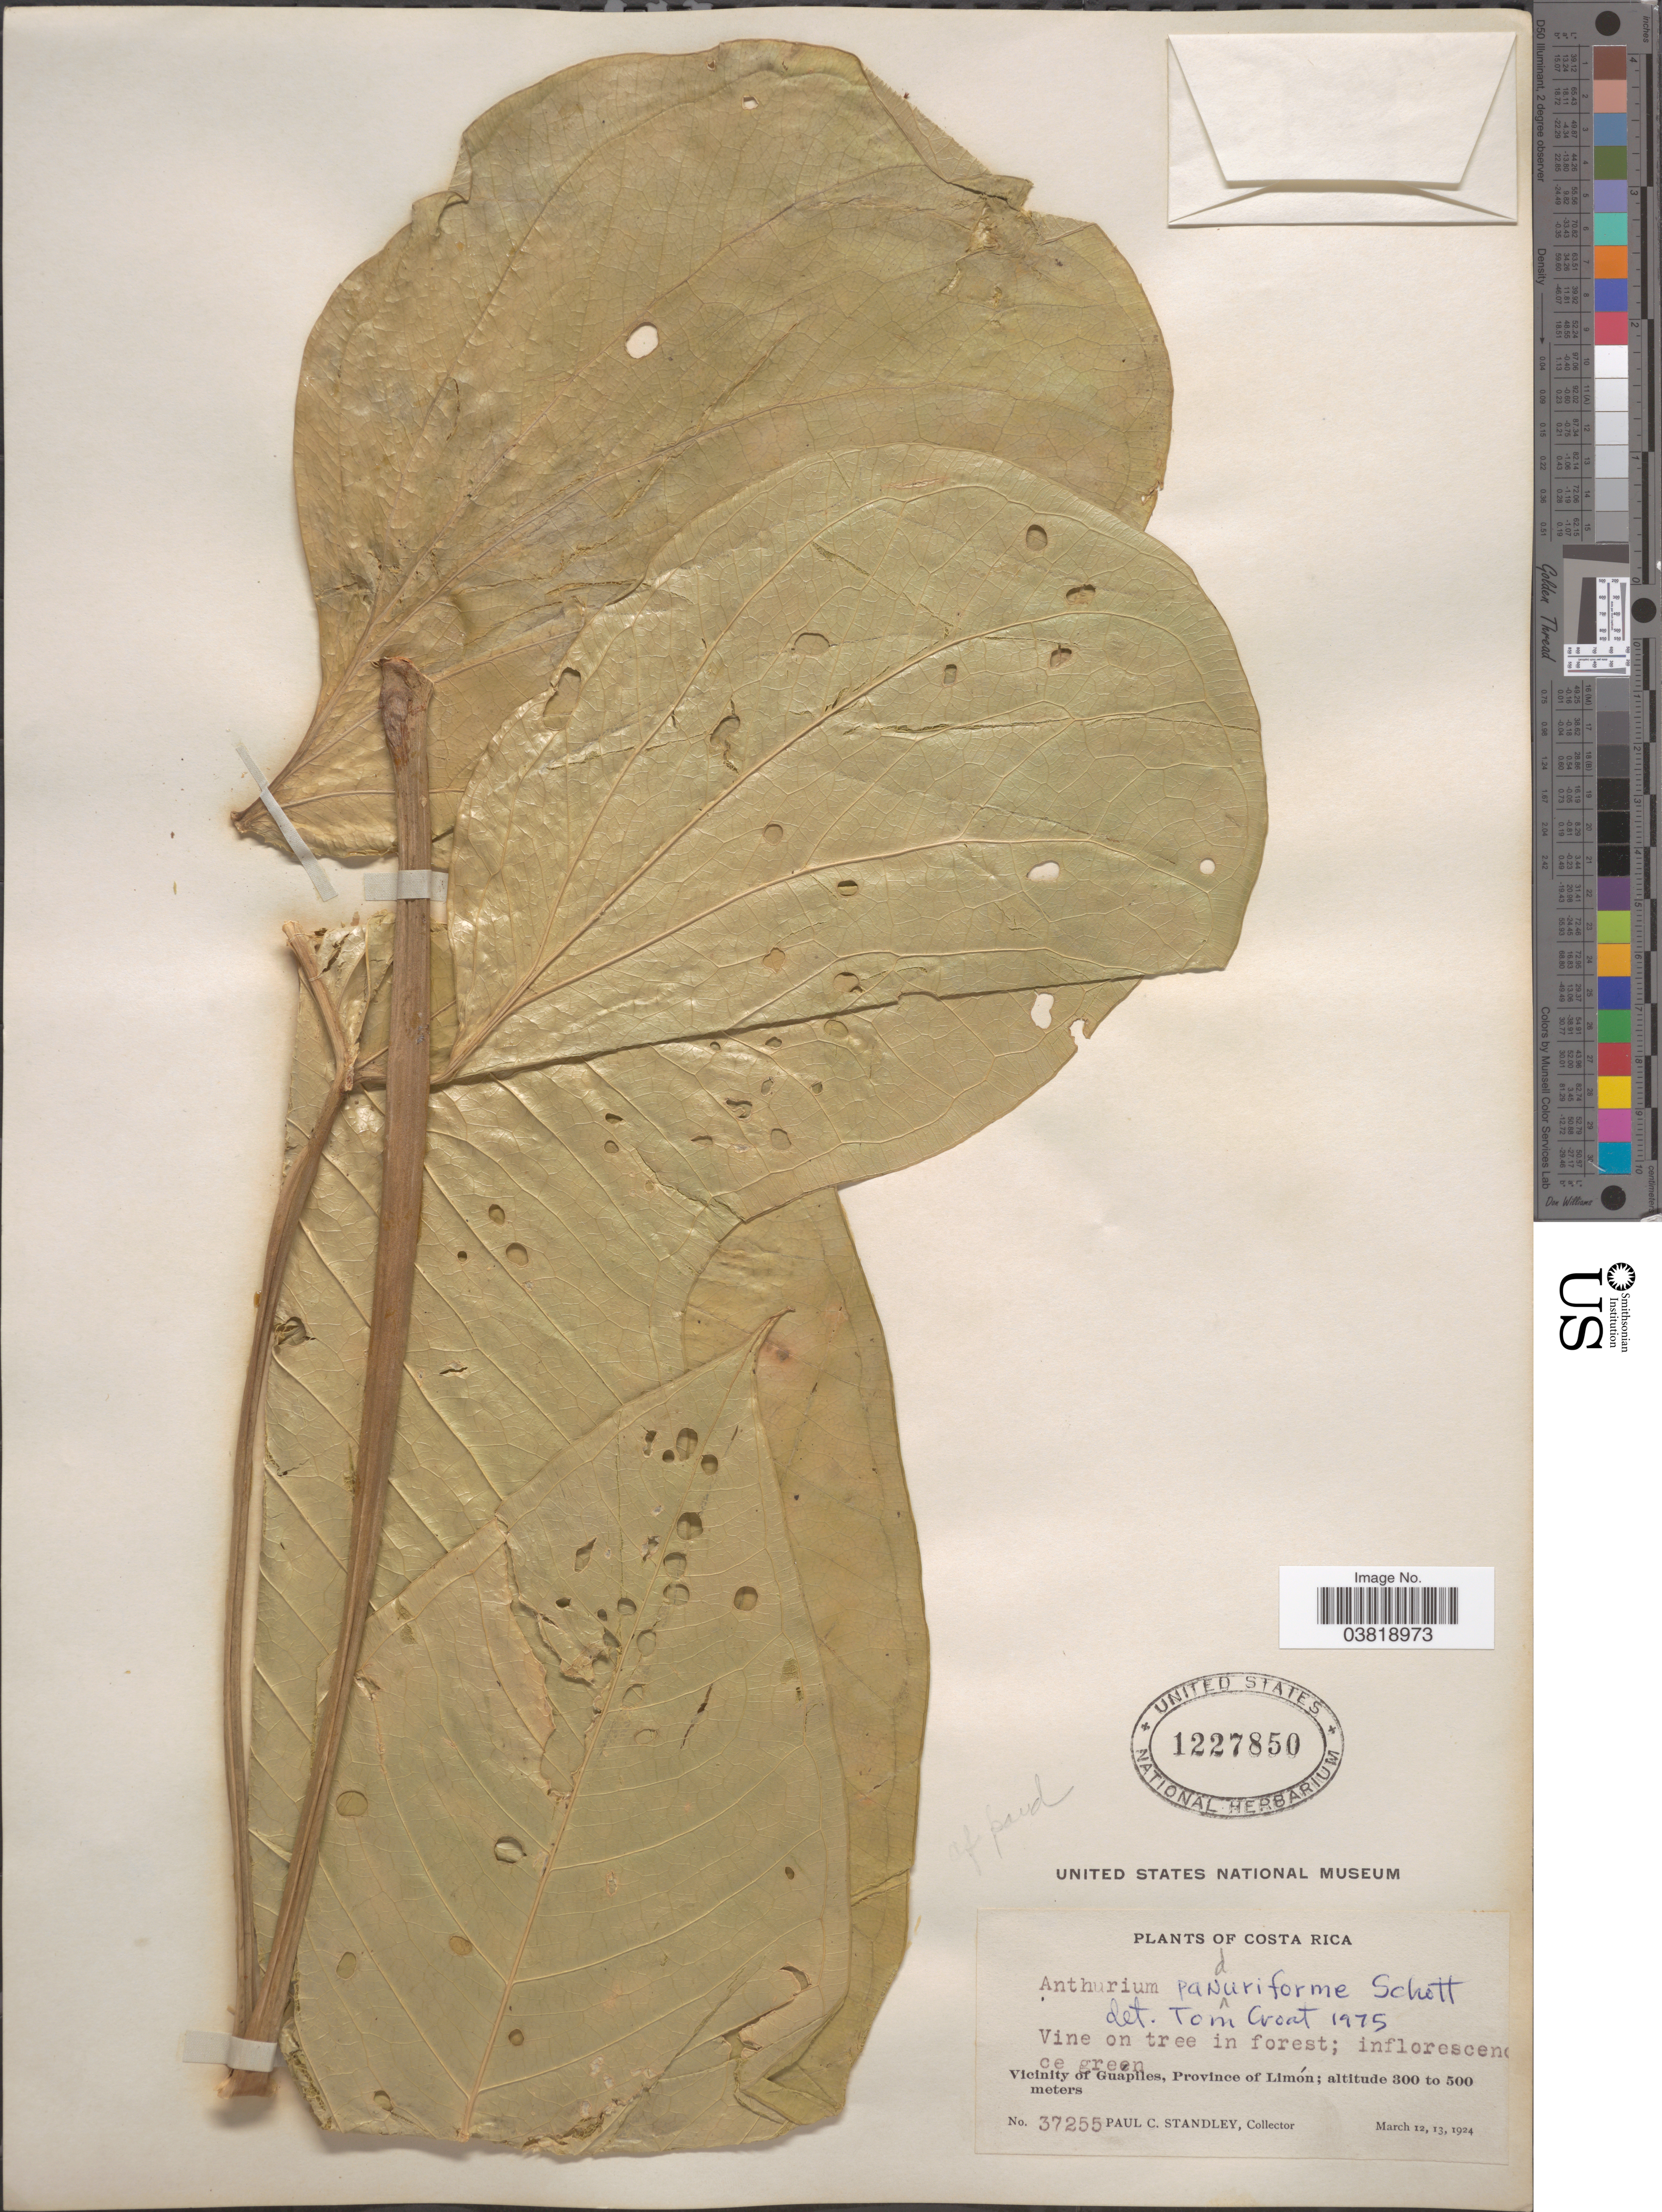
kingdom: Plantae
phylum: Tracheophyta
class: Liliopsida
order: Alismatales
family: Araceae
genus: Anthurium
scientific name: Anthurium panduriforme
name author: Schott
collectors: P. C. Standley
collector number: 37255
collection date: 1924-03-12/1924-03-13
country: Costa Rica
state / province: Limón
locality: Vicinity of Guápiles.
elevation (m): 300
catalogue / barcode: US 1227850